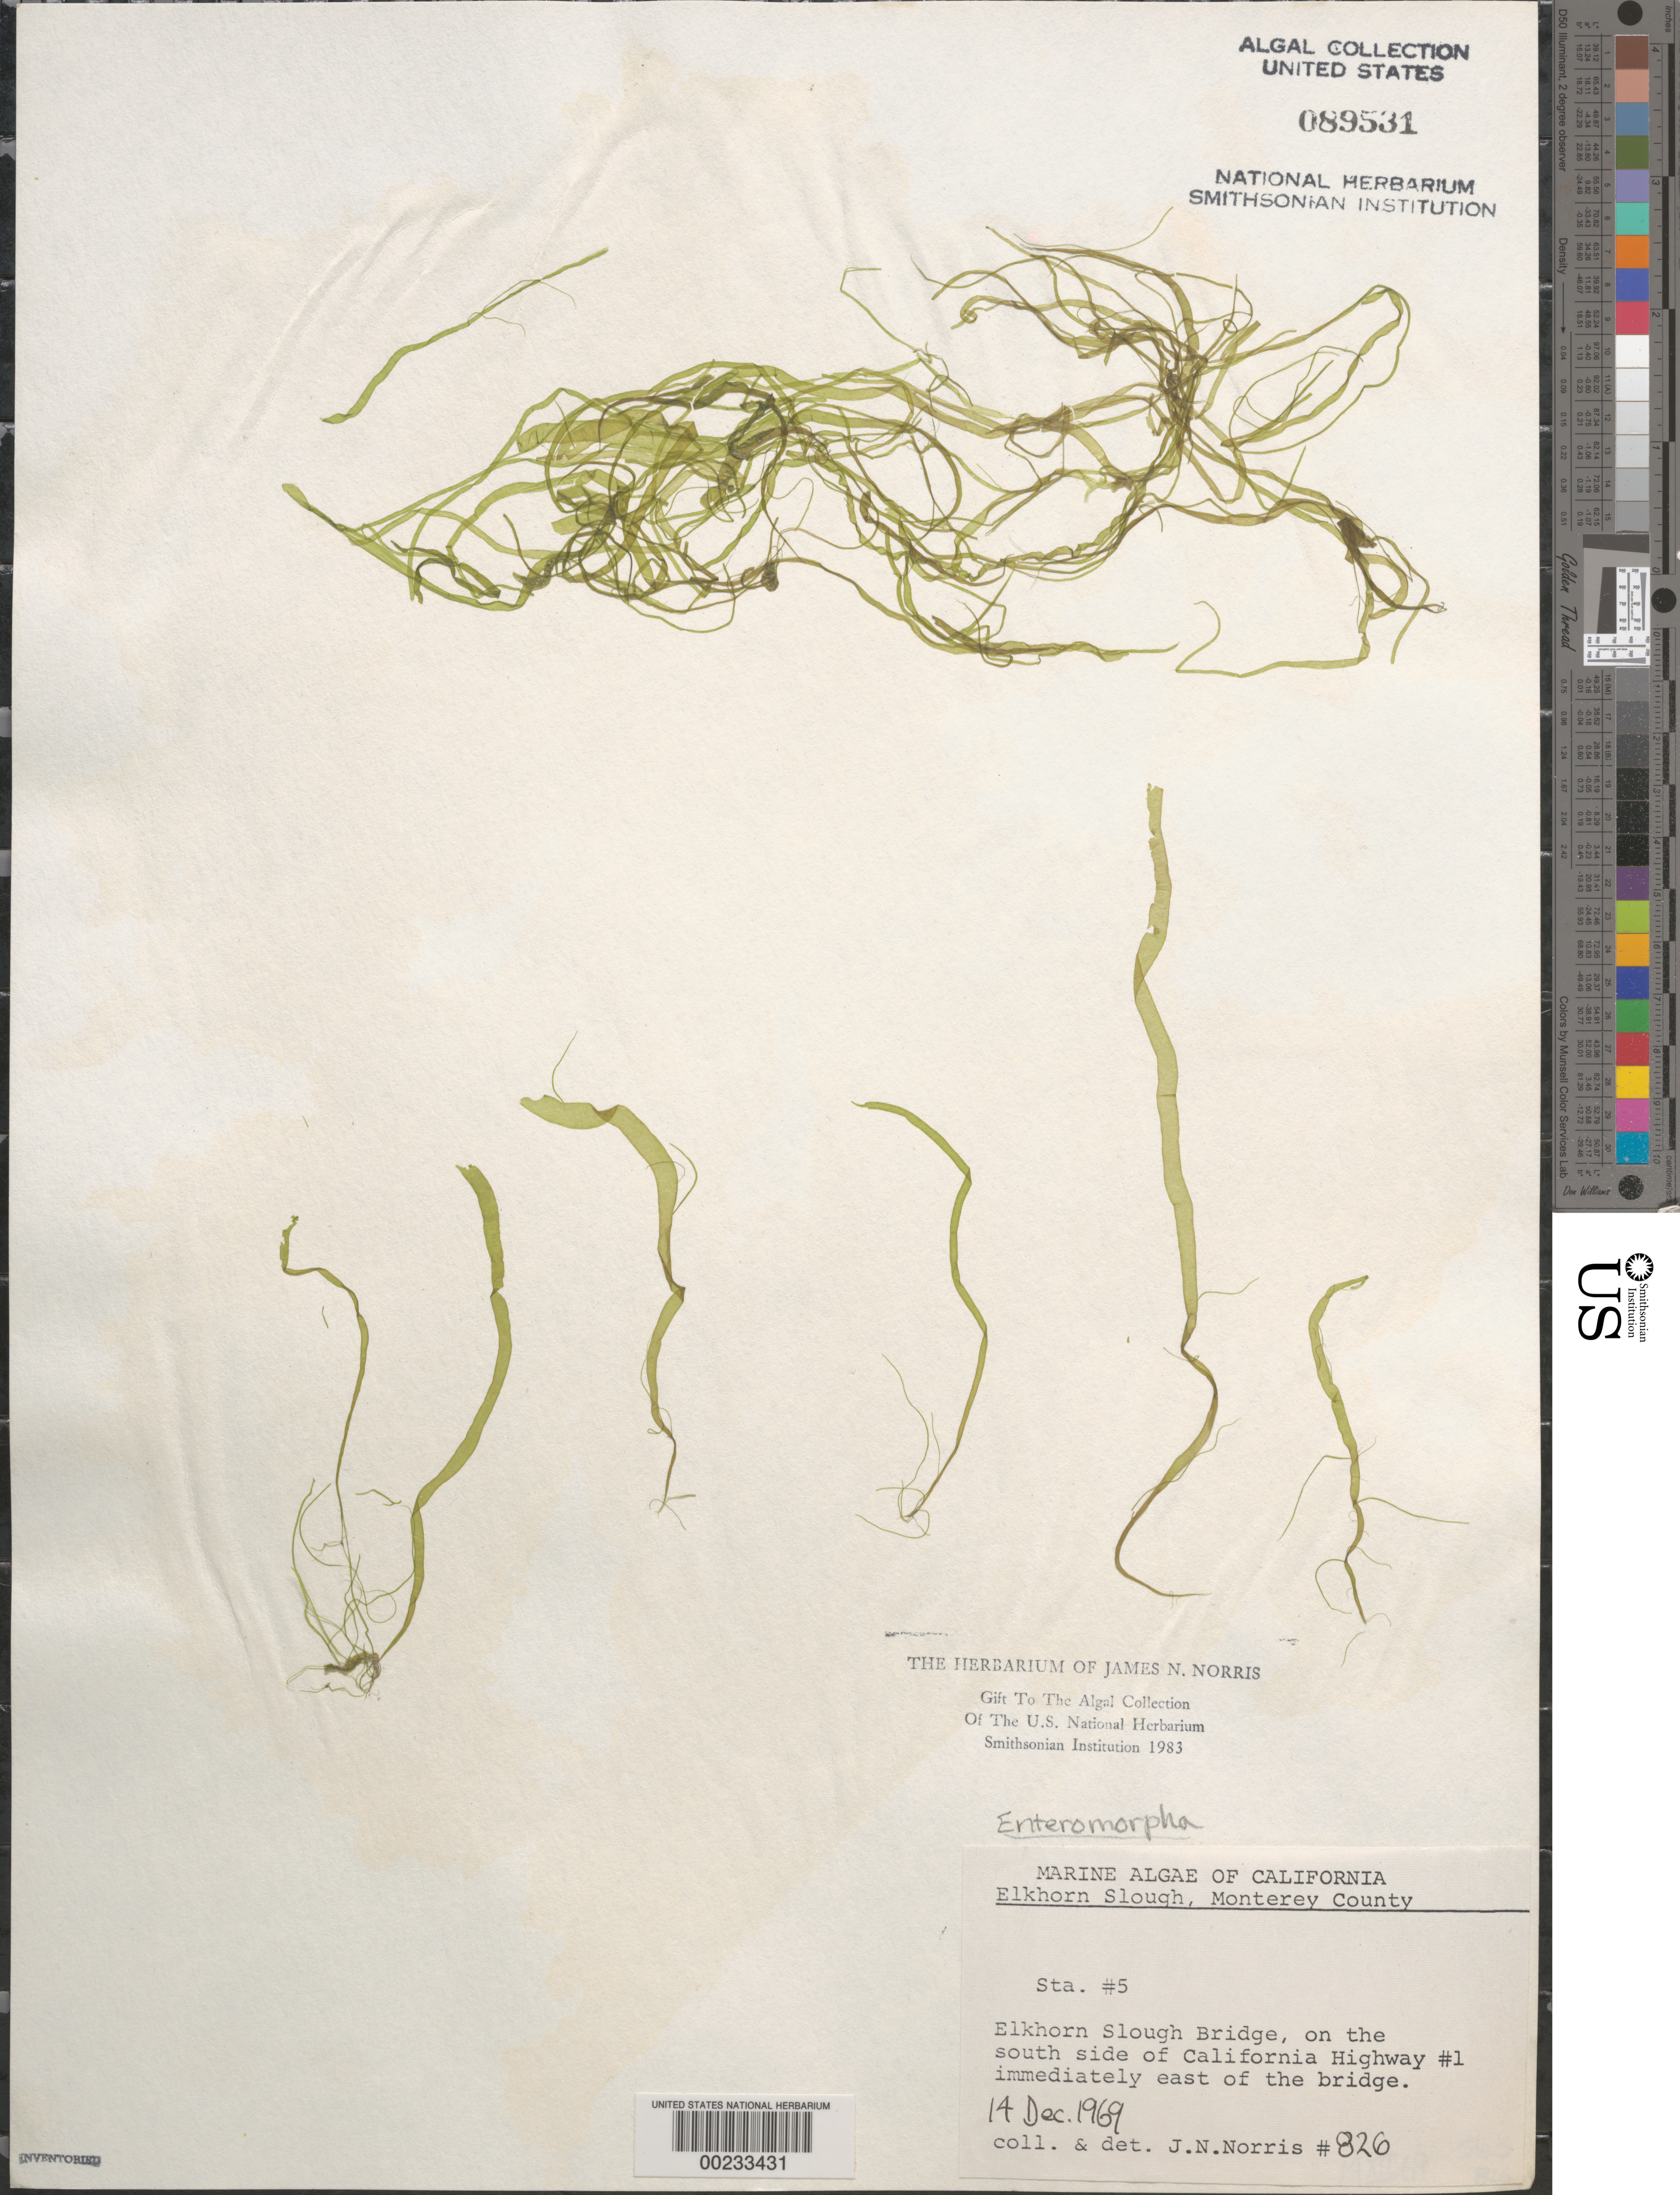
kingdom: Plantae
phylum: Chlorophyta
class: Ulvophyceae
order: Ulvales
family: Ulvaceae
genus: Ulva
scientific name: Ulva sp.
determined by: Algae name updating Project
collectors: J. N. Norris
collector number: JN-826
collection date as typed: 14 Dec 1969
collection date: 1969-12-14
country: United States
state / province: California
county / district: Monterey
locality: Elkhorn Slough, Elkhorn Slough Bridge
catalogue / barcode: US 89531